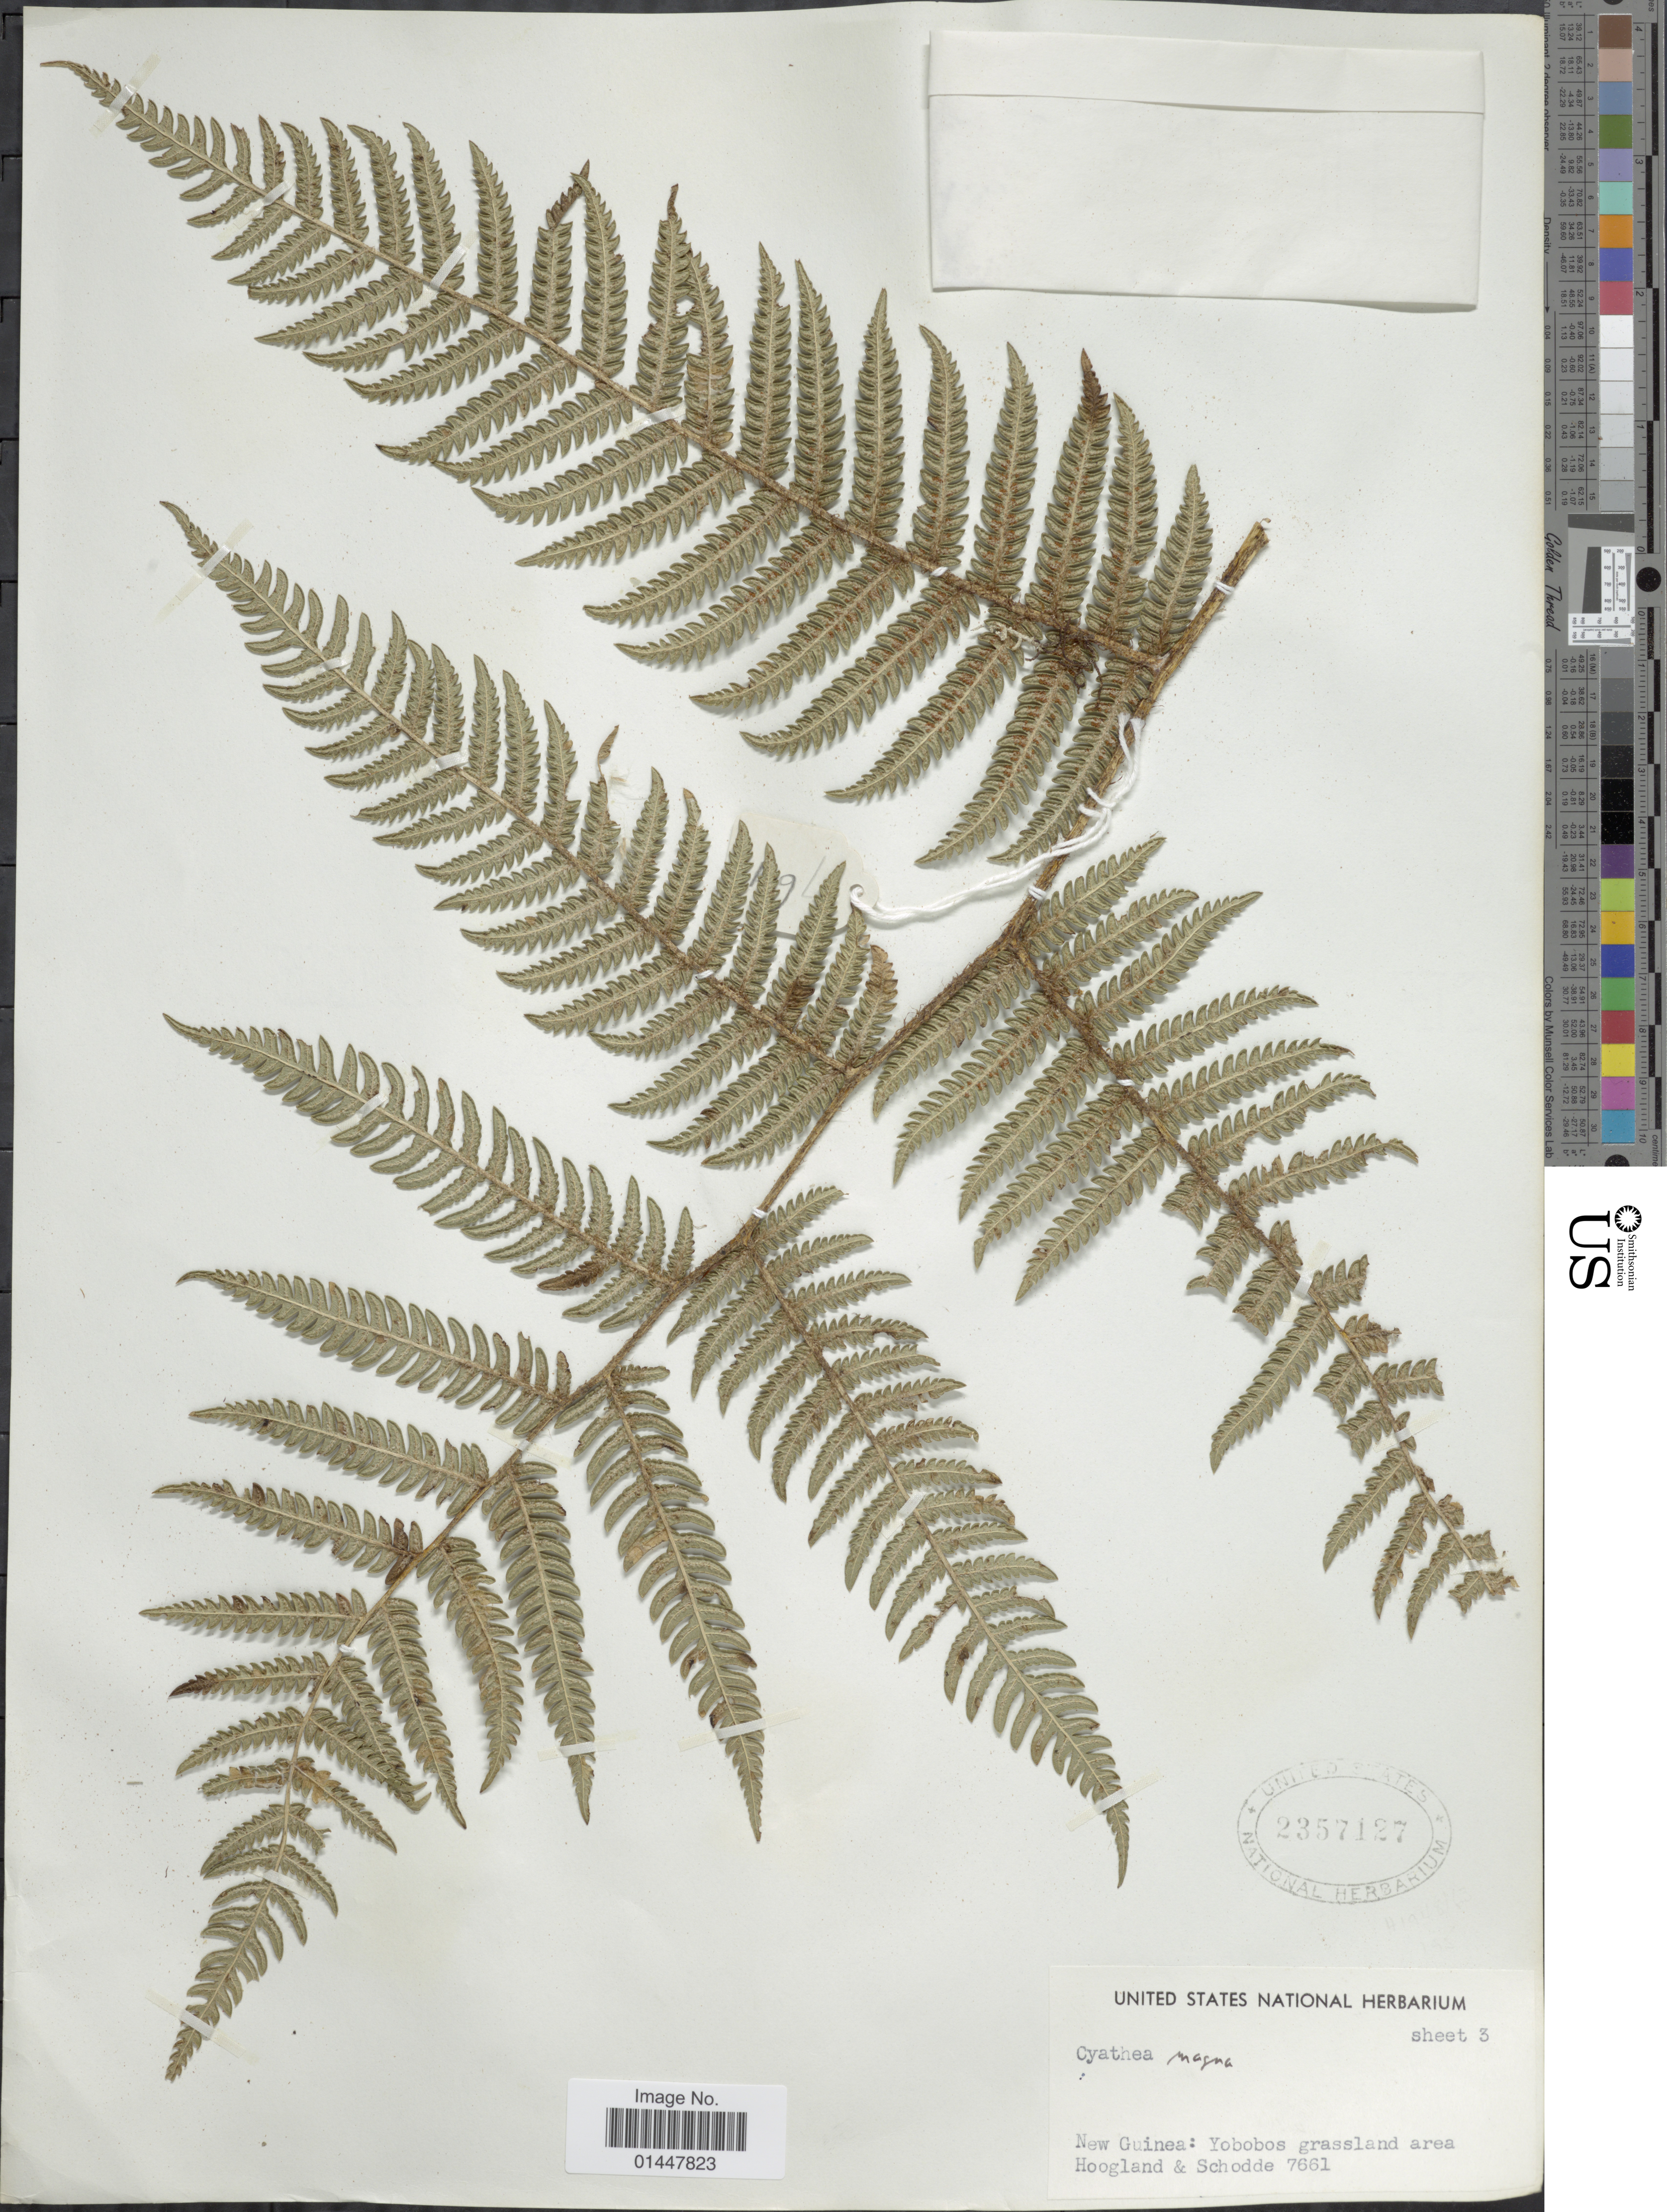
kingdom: Plantae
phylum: Tracheophyta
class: Polypodiopsida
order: Cyatheales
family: Cyatheaceae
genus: Sphaeropteris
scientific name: Sphaeropteris magna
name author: (Copel.) R.M. Tryon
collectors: R. D. Hoogland & Schodde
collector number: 7661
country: Papua New Guinea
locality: New Guinea, Yobobos grassland area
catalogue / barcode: US 2357127